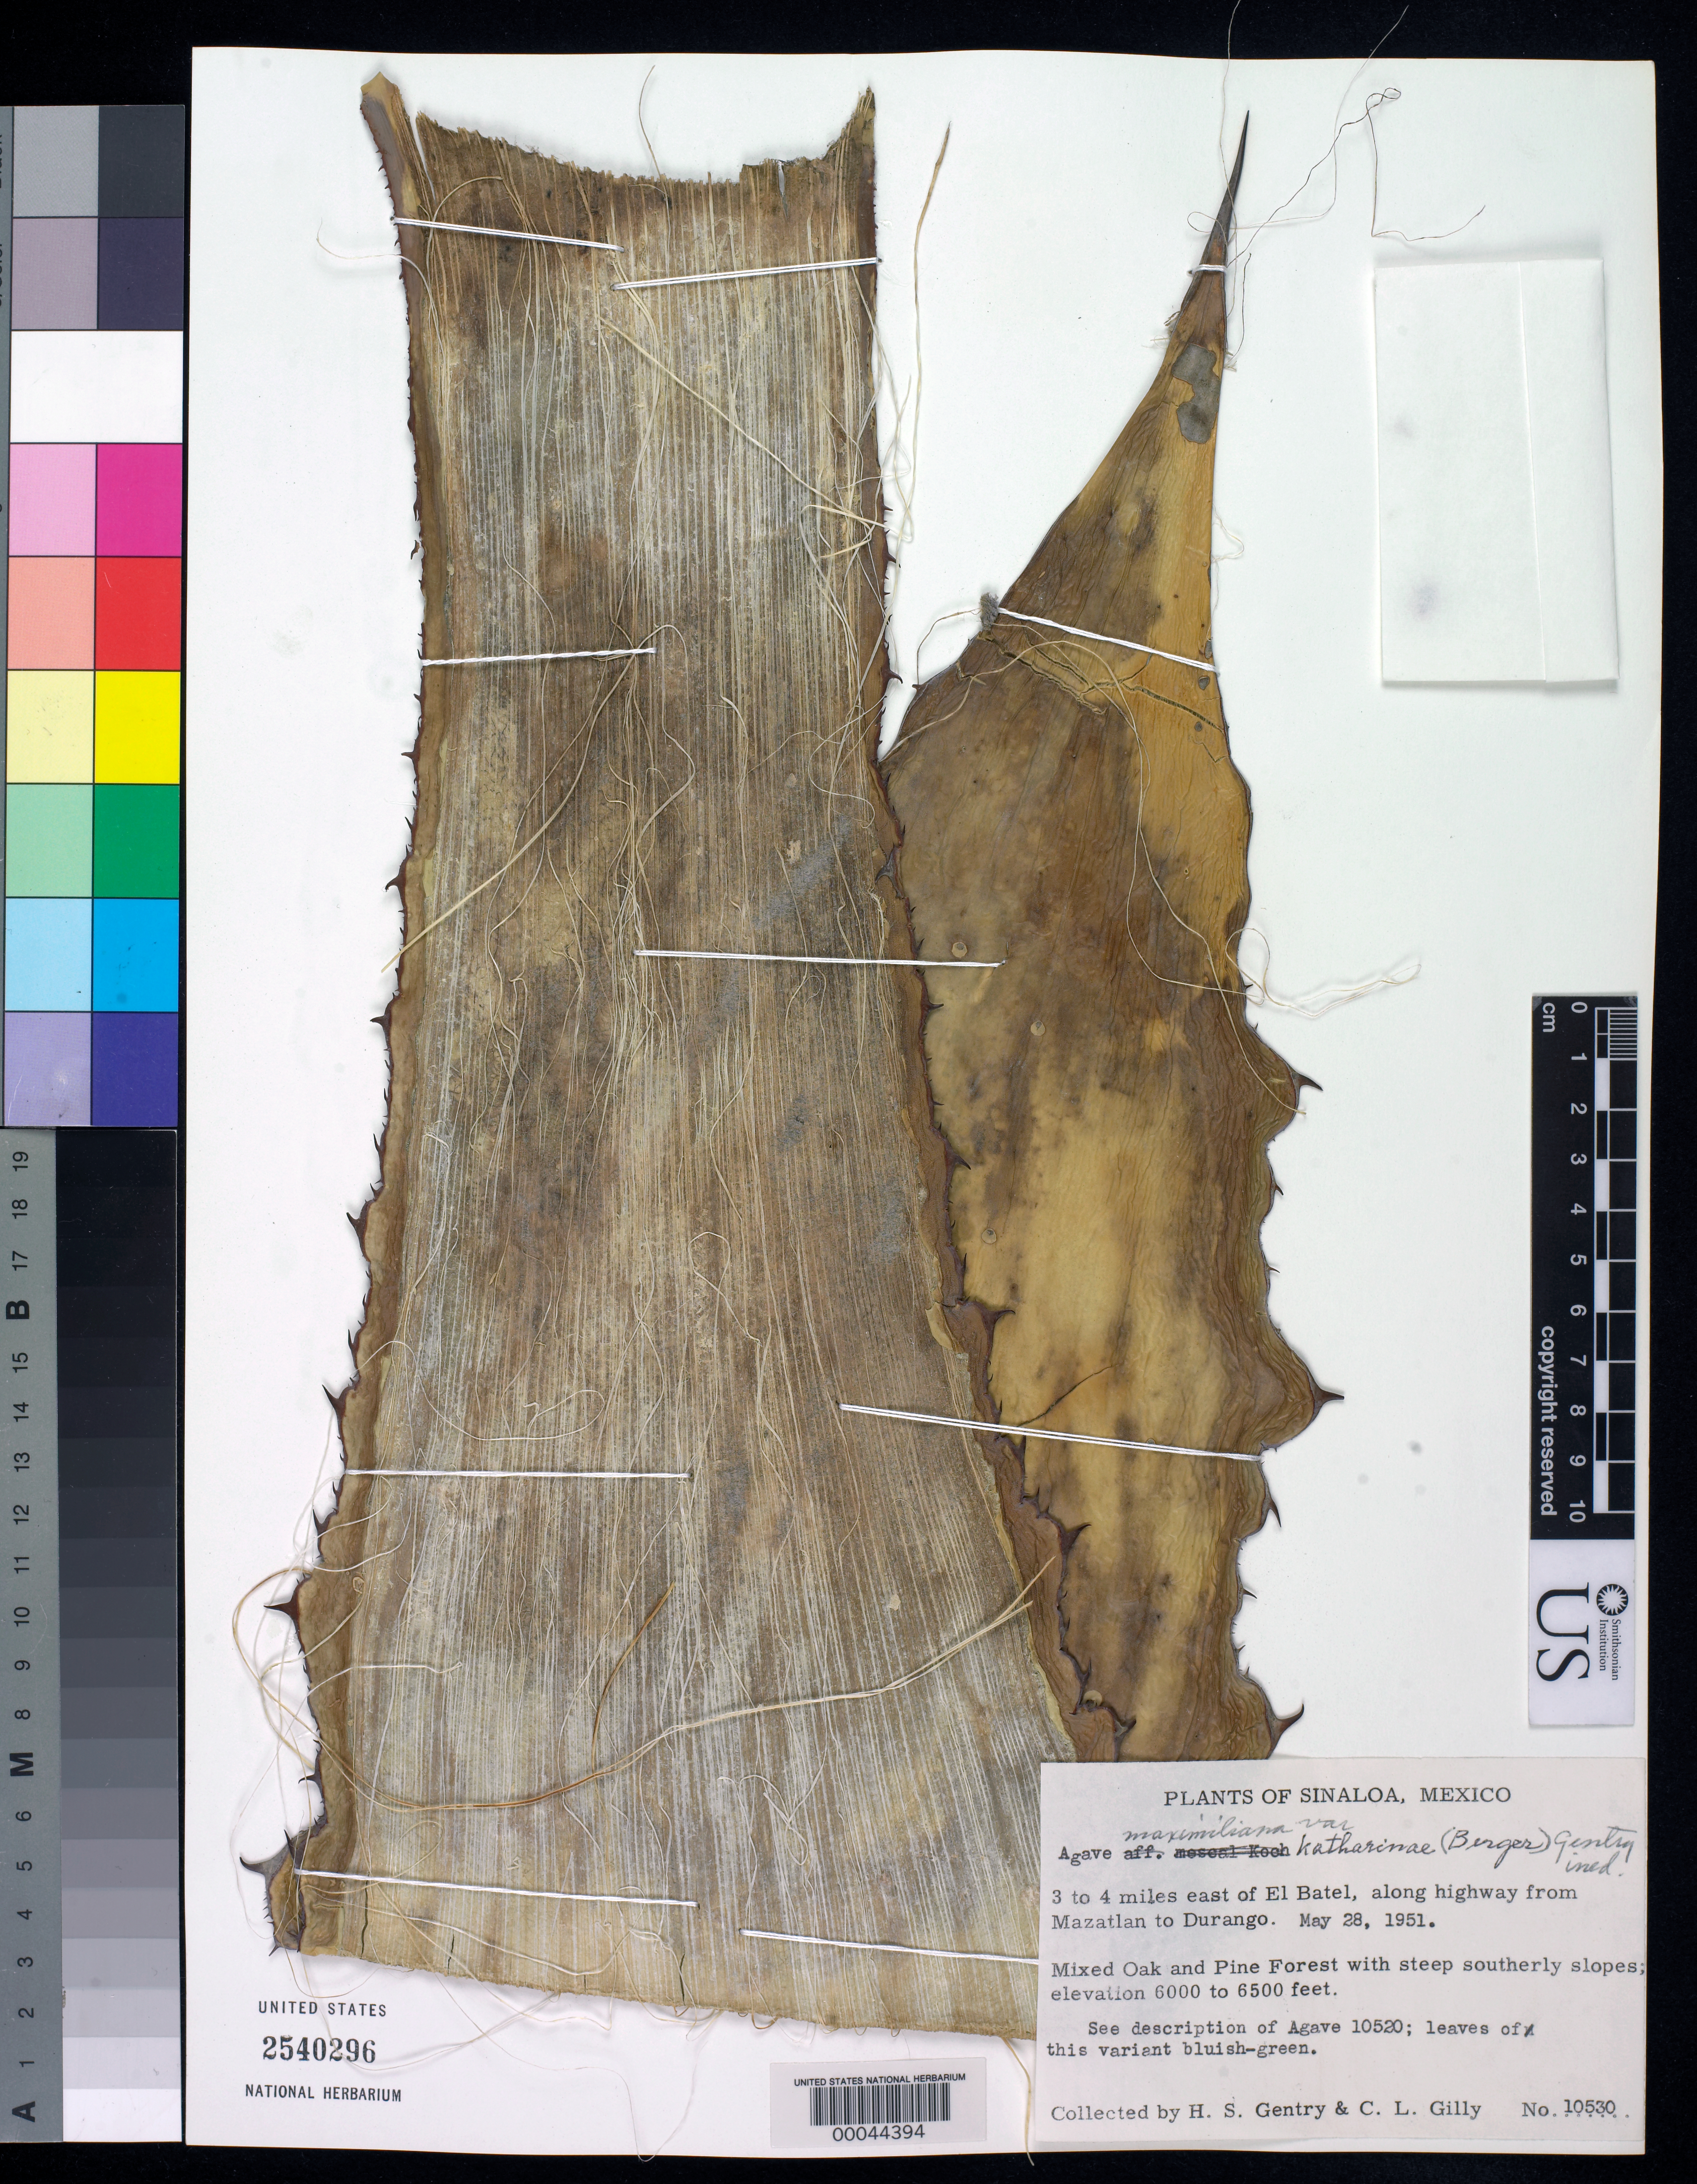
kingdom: Plantae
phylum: Tracheophyta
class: Liliopsida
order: Asparagales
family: Asparagaceae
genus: Agave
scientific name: Agave maximiliana var. katherinae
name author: (A. Berger) Gentry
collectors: H. S. Gentry & C. Gilly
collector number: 10530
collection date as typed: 28 May 1951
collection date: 1951-05-28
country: Mexico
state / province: Sinaloa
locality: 3-4 mi E of El Batel along highway from Mazatlan to Durango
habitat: Mixed oak & pine forest w/steep southerly slopes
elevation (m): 1829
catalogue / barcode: US 2540296